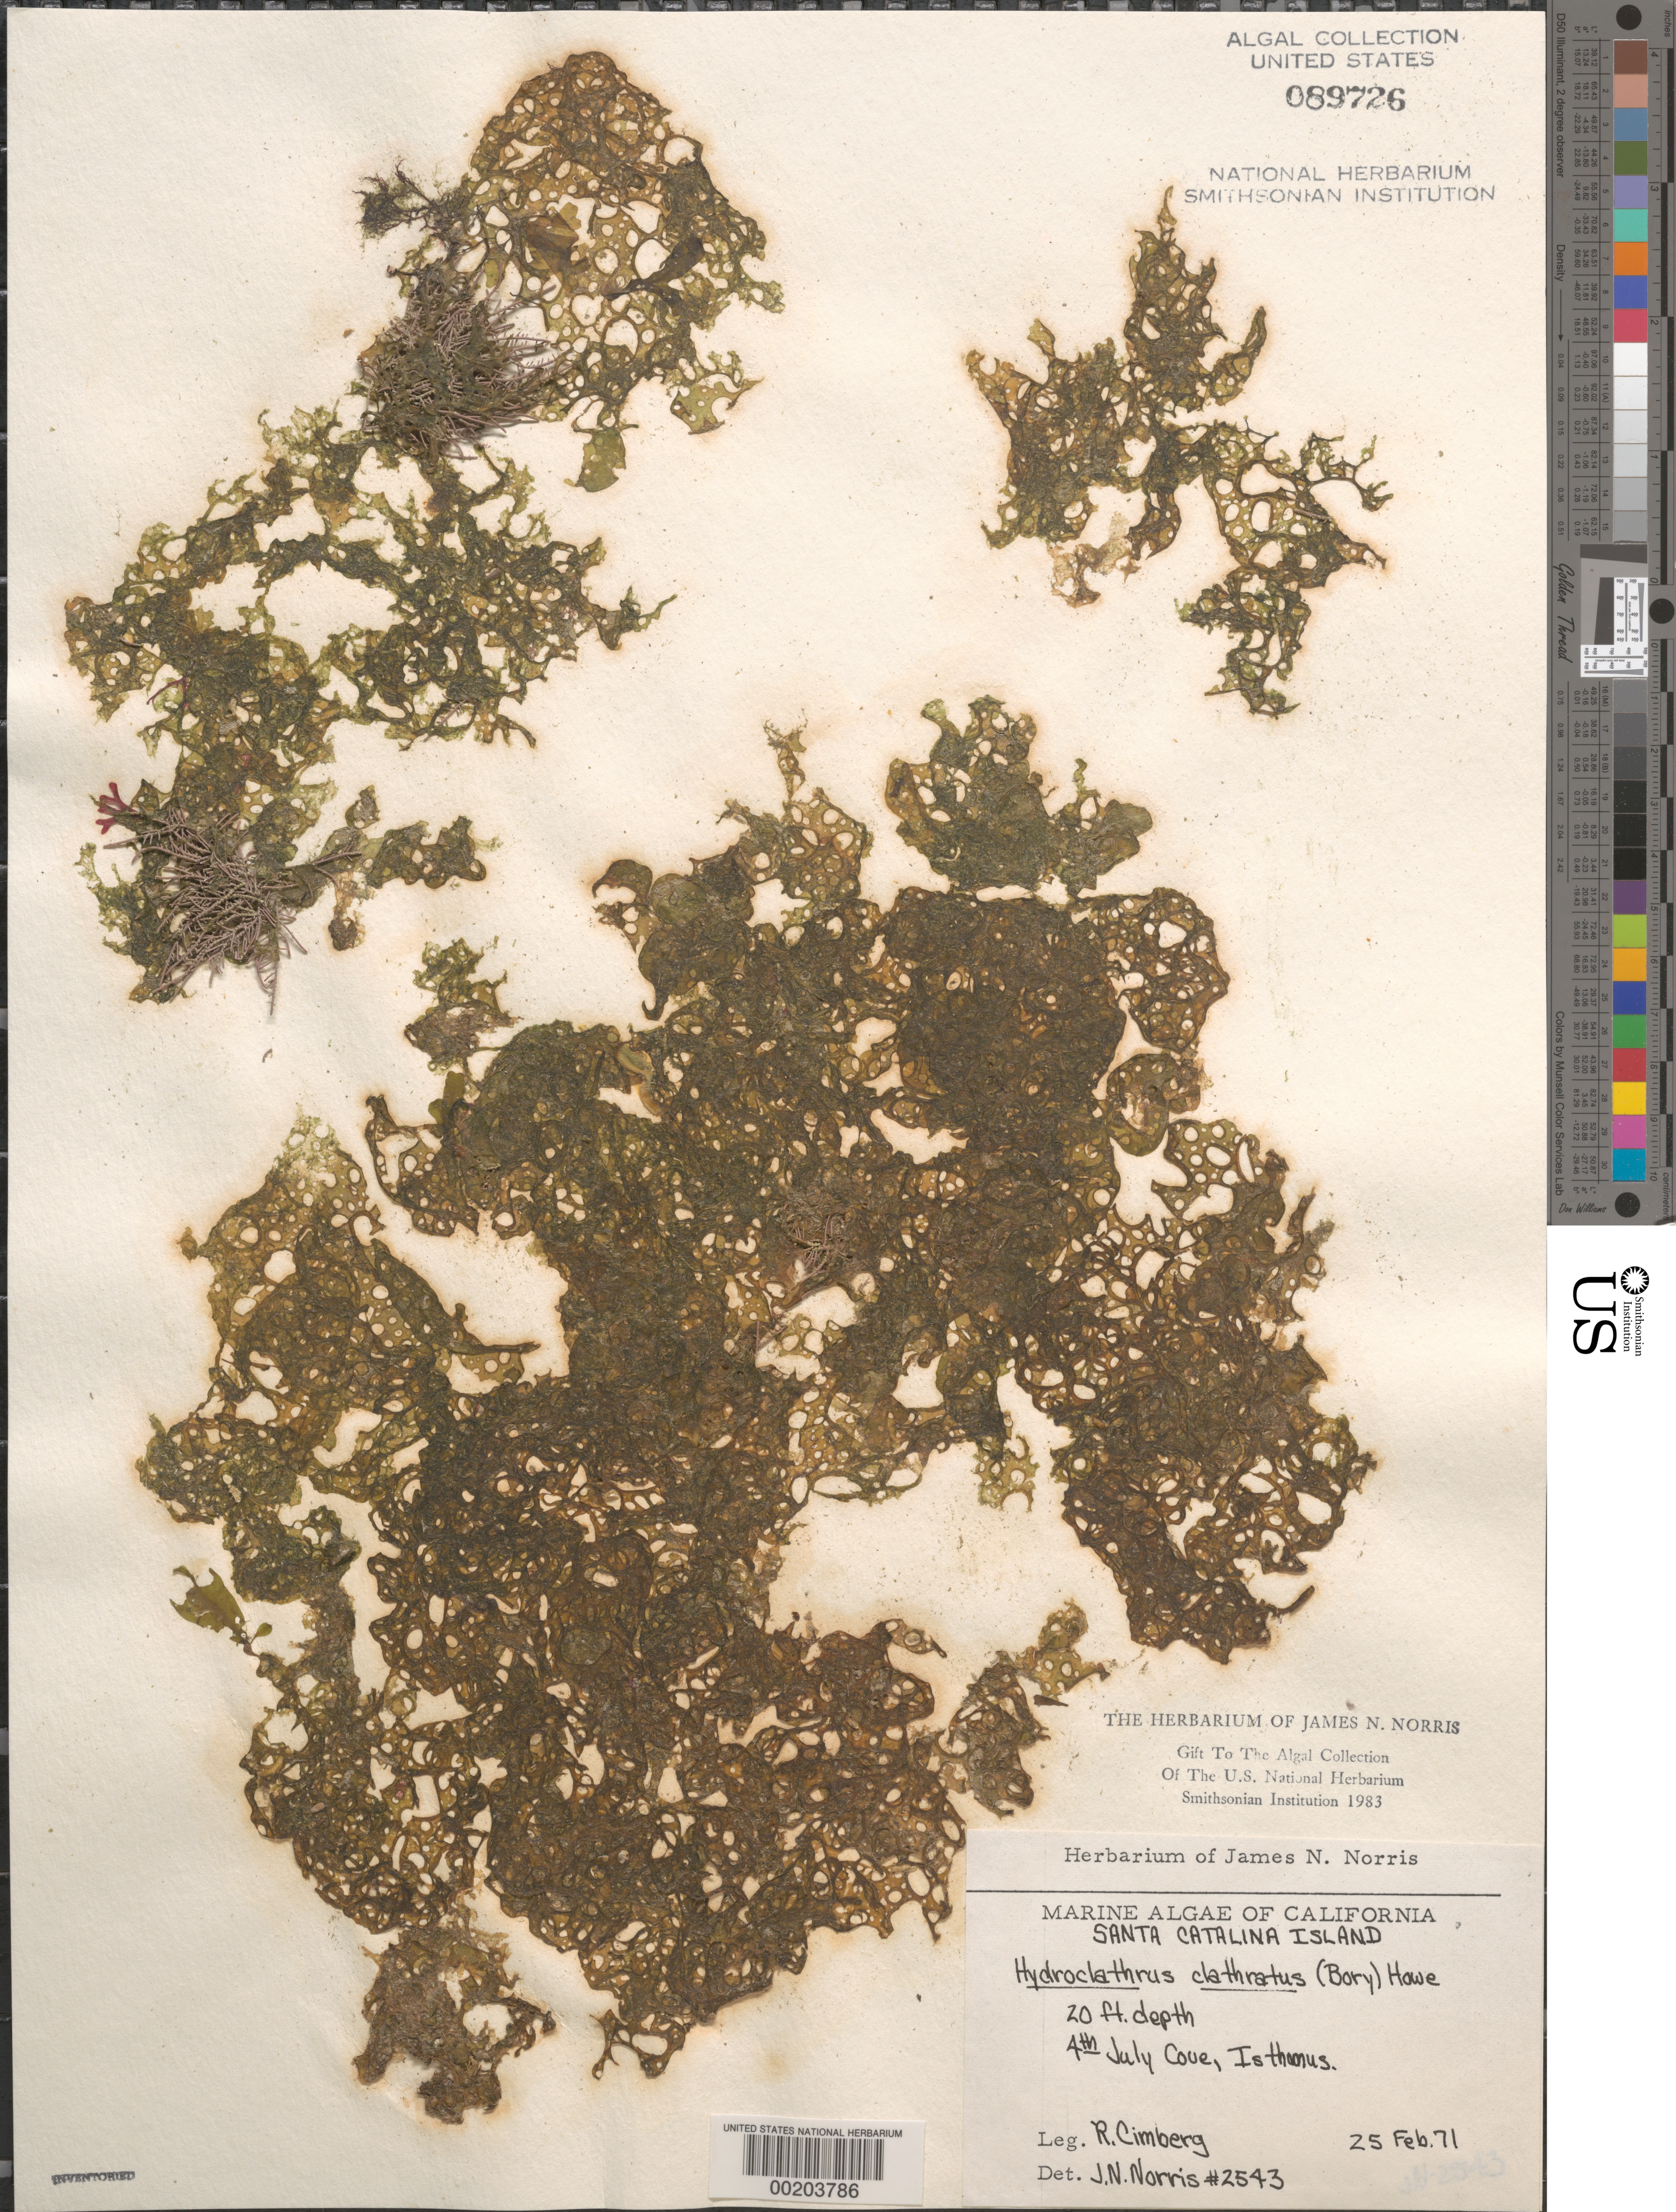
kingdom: Chromista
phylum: Ochrophyta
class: Phaeophyceae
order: Scytosiphonales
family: Scytosiphonaceae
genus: Hydroclathrus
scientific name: Hydroclathrus clathratus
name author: (C. Agardh) M. Howe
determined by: Norris, James N.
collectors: R. Cimberg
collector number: JN-2543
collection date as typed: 25 Feb 1971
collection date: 1971-02-25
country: United States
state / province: California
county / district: Los Angeles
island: Santa Catalina Island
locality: Isthmus, 4th of July Cove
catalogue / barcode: US 89726